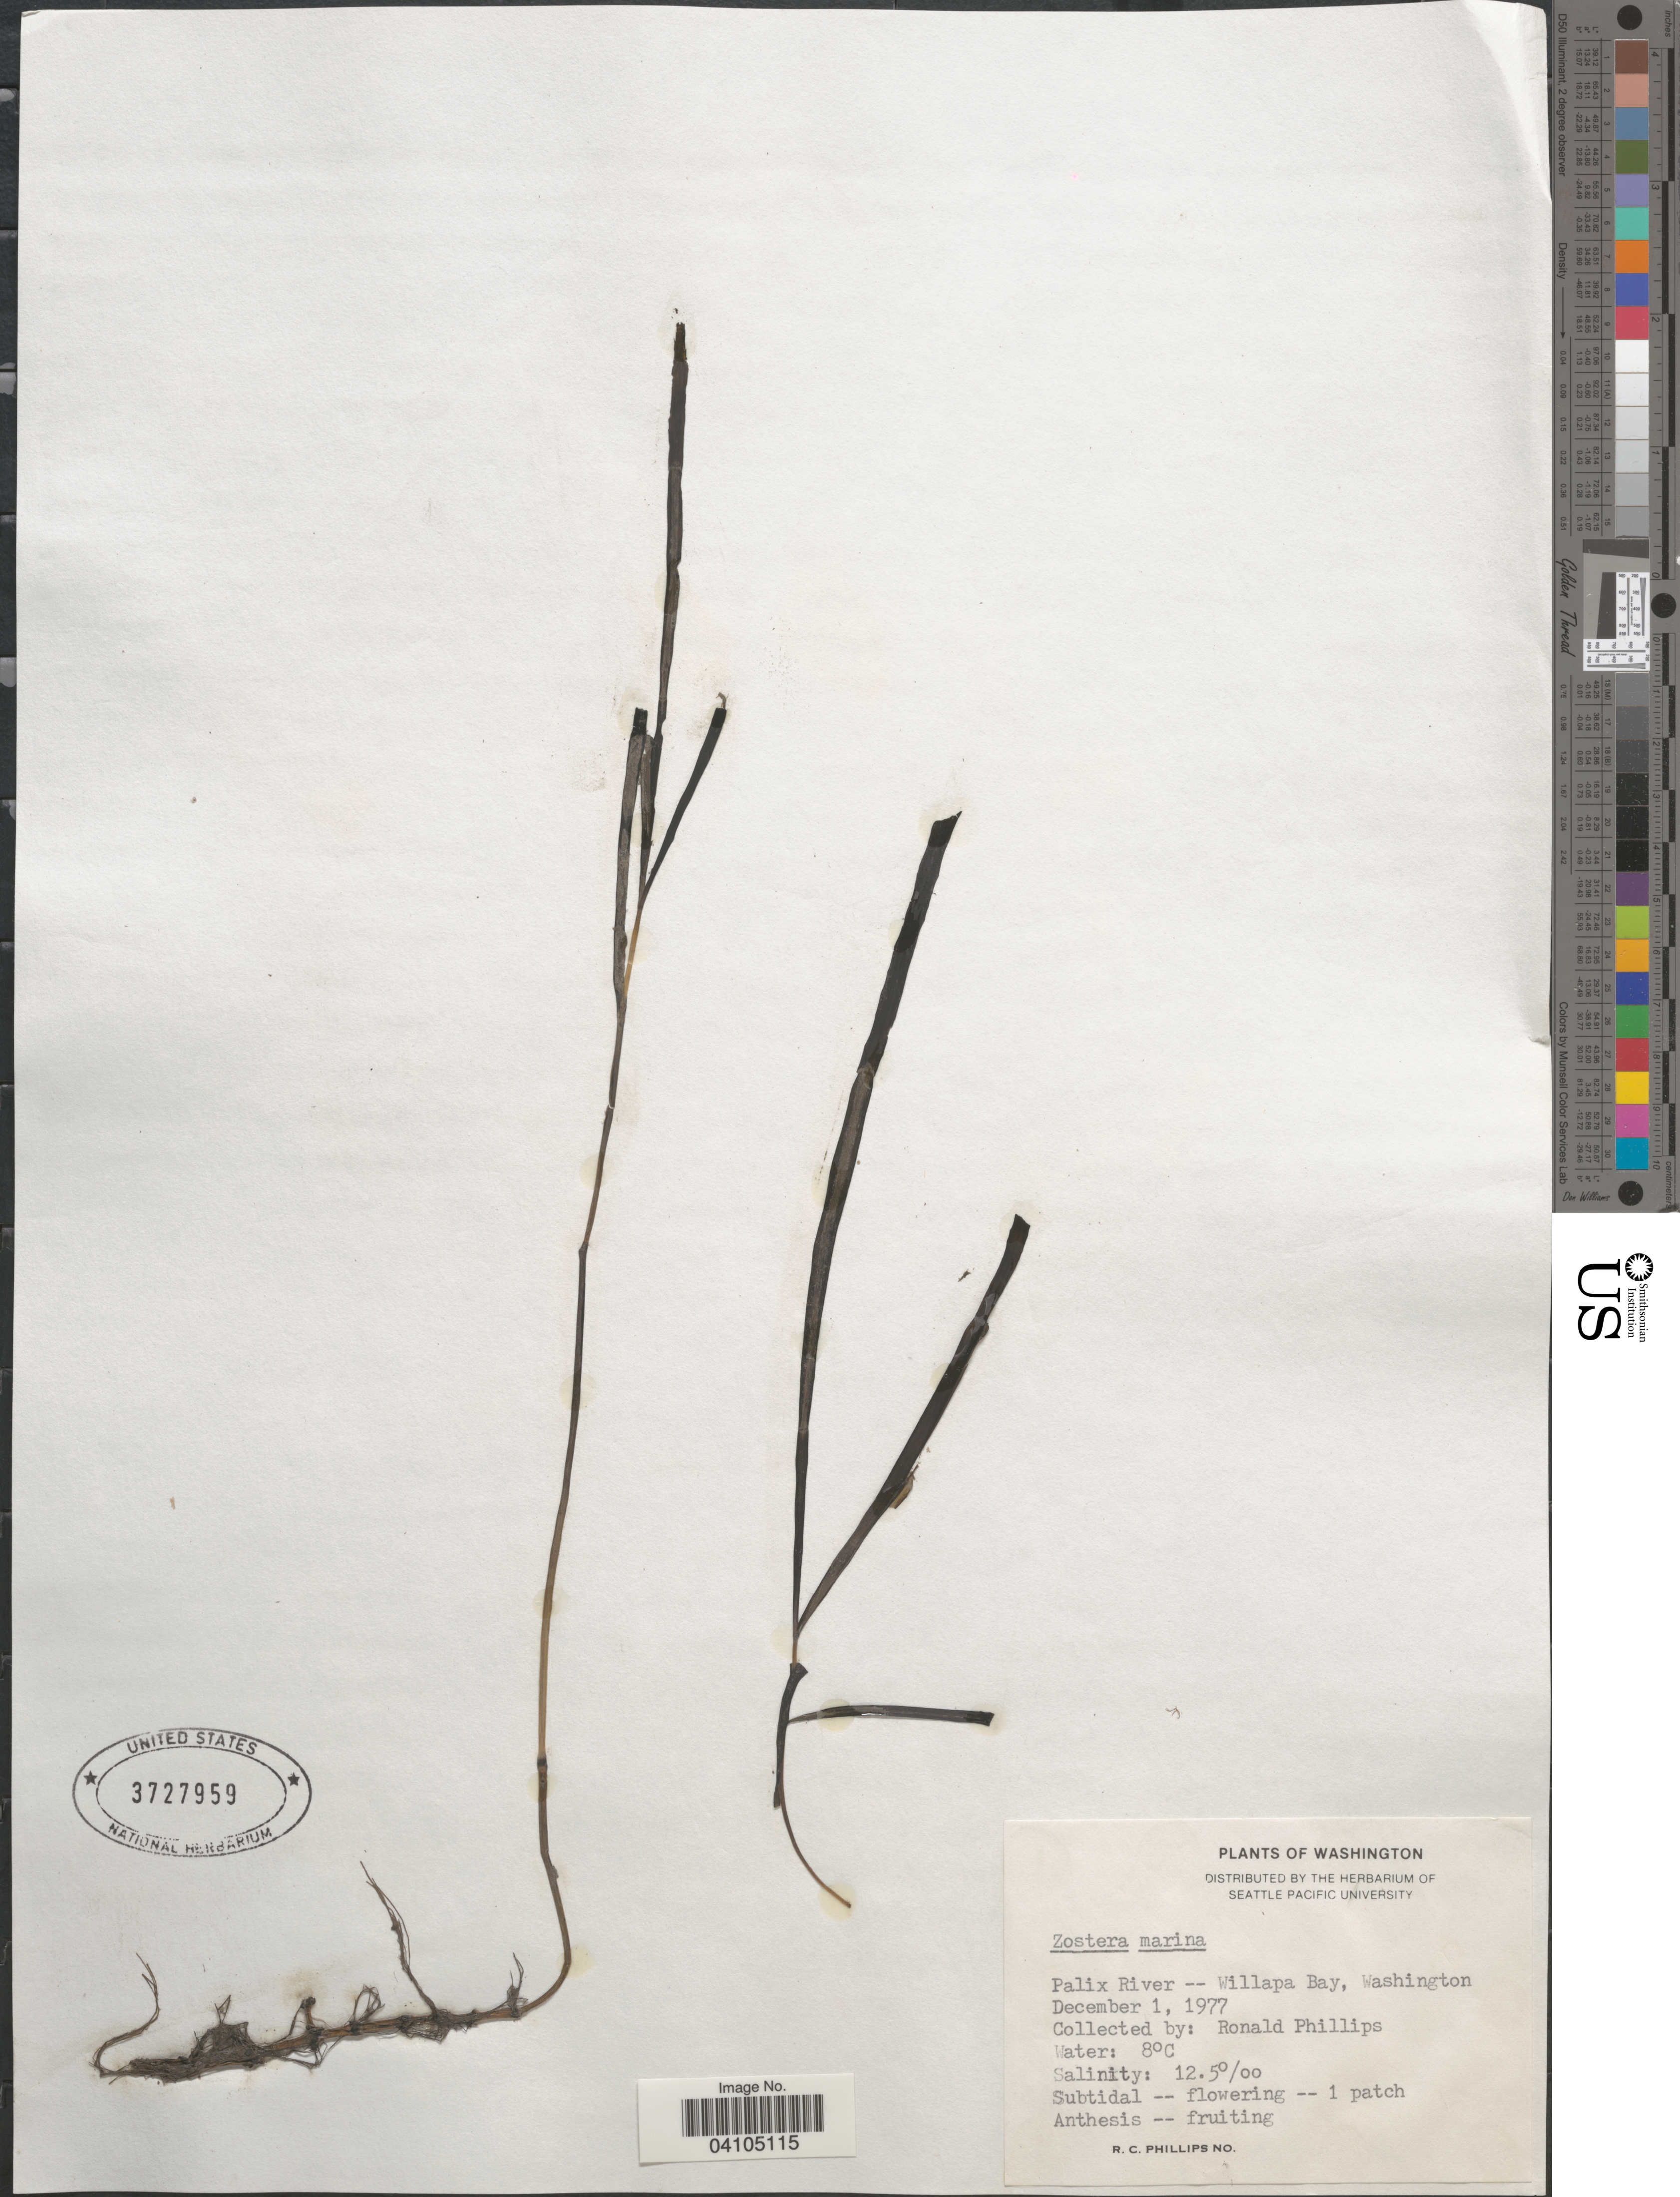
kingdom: Plantae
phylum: Tracheophyta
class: Liliopsida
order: Alismatales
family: Zosteraceae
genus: Zostera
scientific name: Zostera marina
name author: L.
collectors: R. C. Phillips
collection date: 1977-12-01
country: United States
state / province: Washington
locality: Palix River -- Willapa Bay.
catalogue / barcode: US 3727959